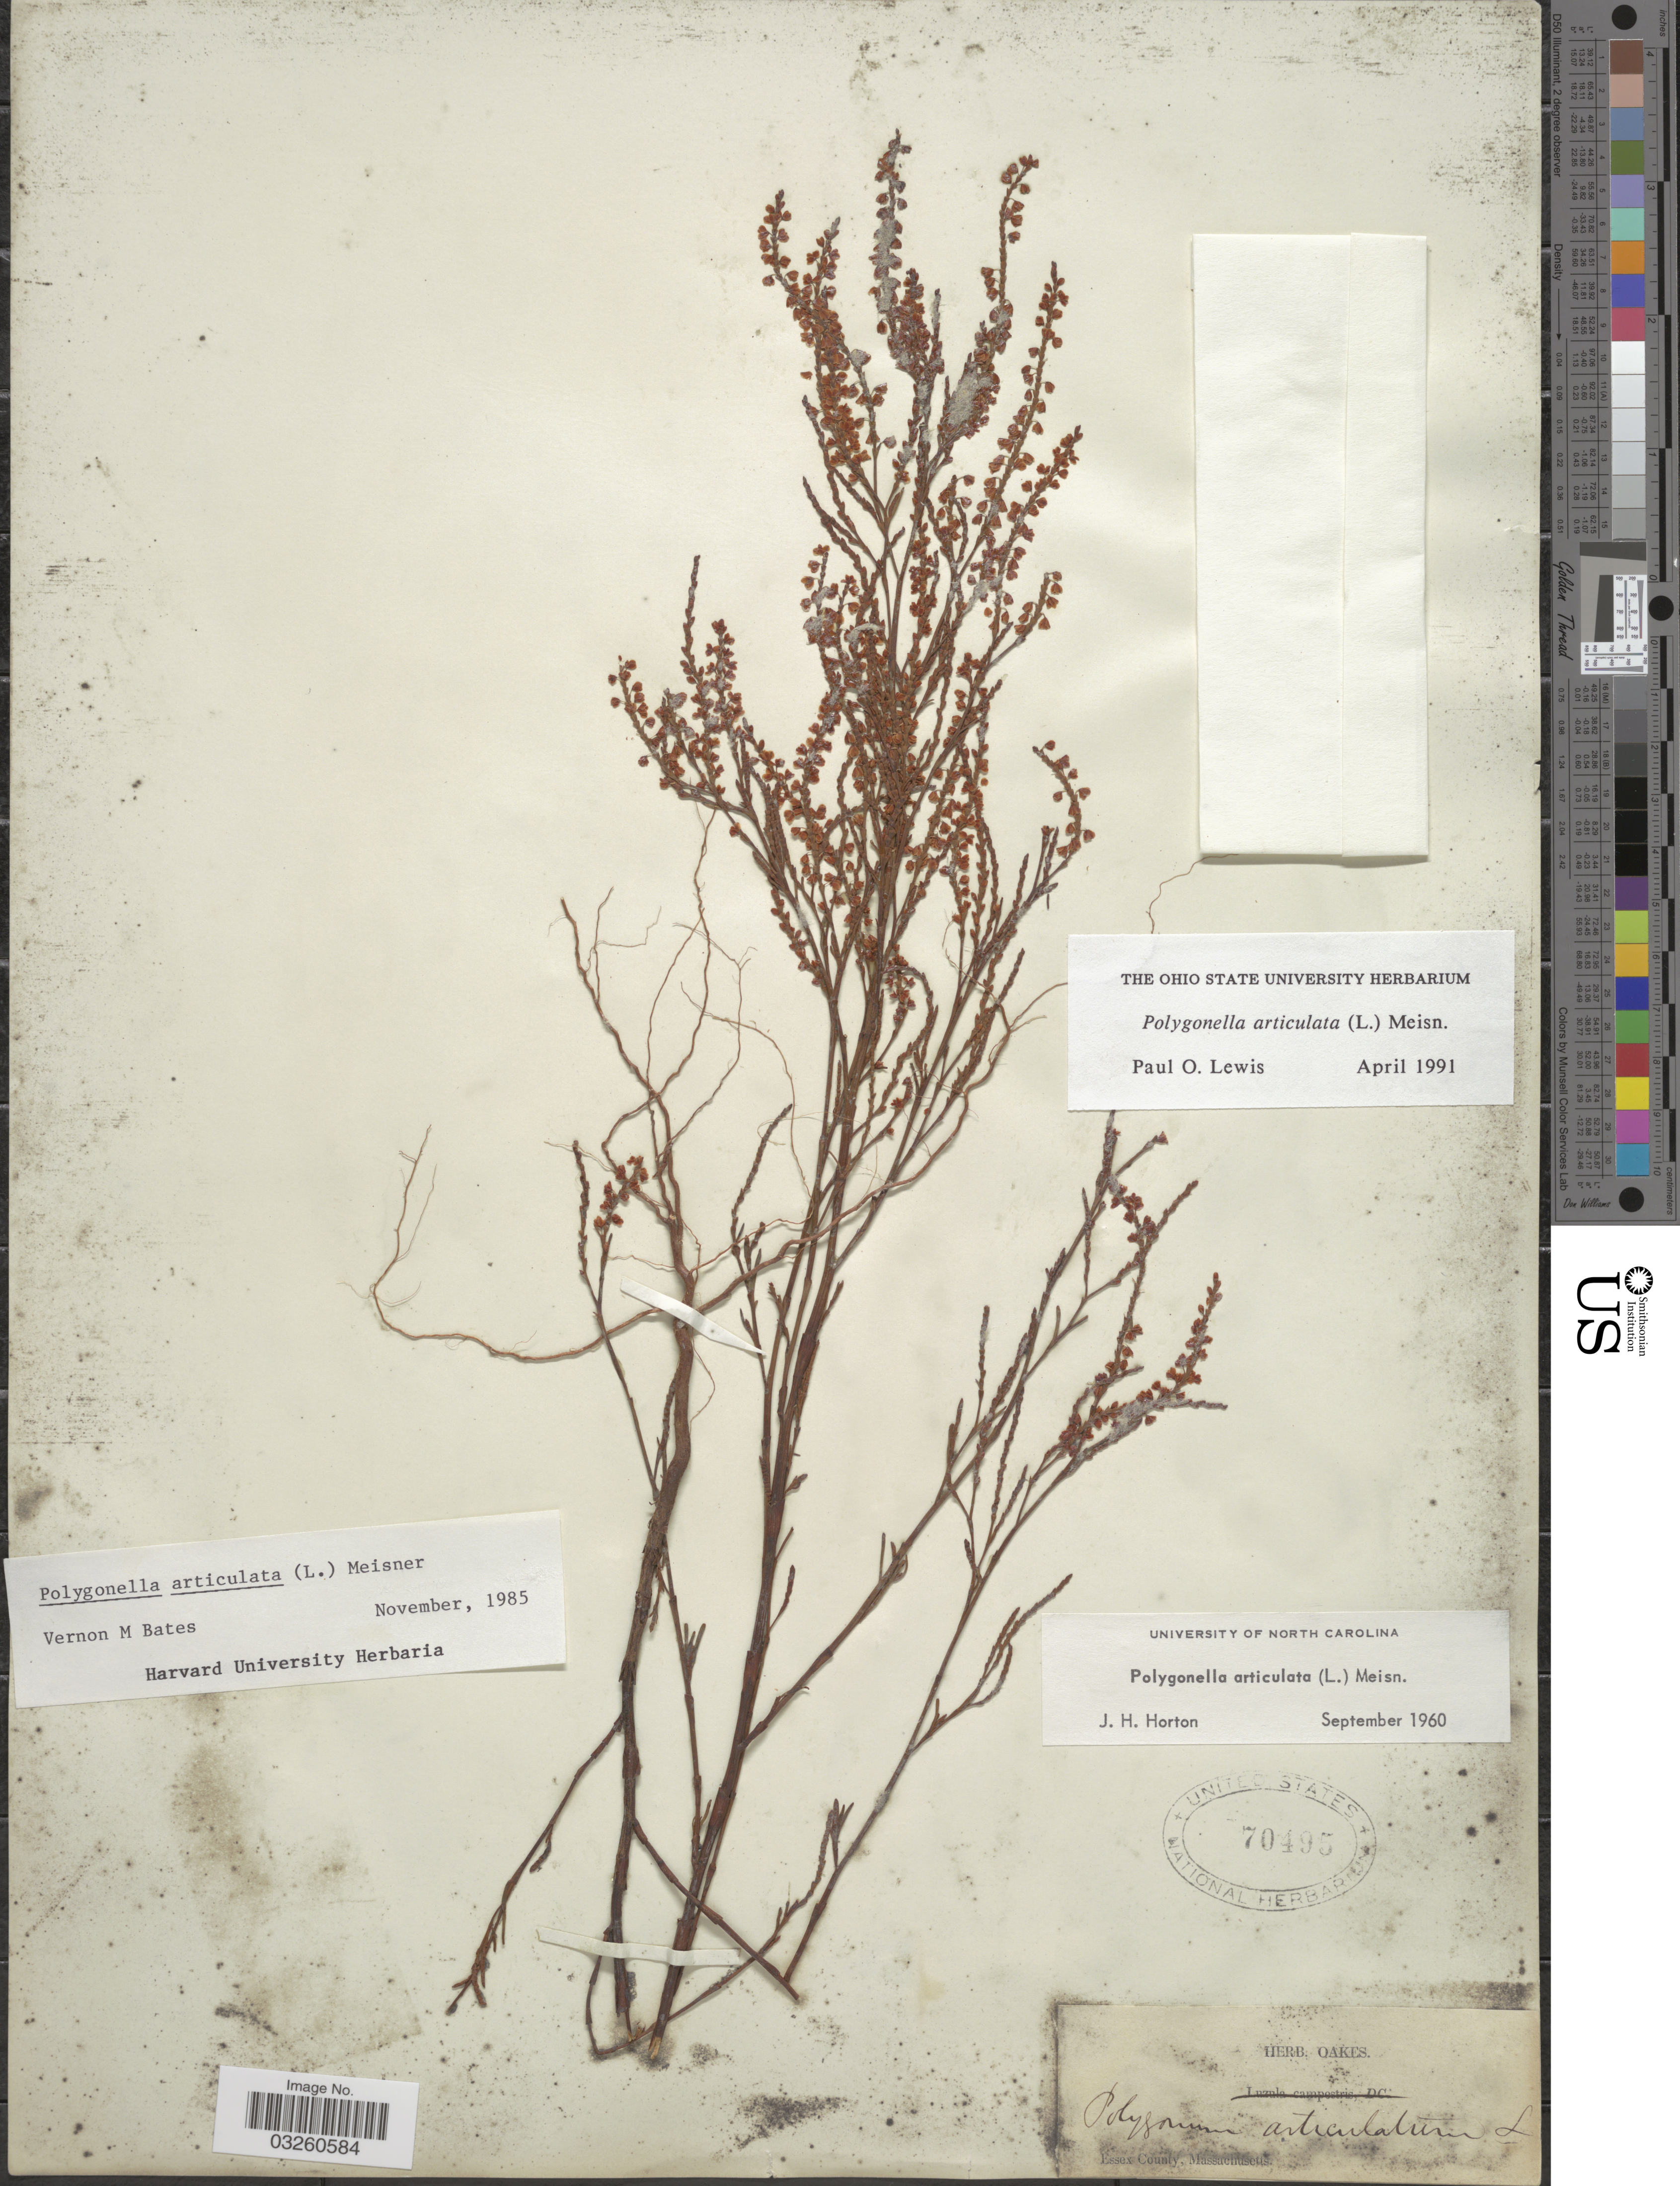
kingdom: Plantae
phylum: Tracheophyta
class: Magnoliopsida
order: Caryophyllales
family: Polygonaceae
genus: Polygonella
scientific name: Polygonella articulata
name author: (L.) Meisn.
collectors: ex herb. Oakes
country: United States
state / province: Massachusetts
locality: Essex County.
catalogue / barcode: US 70495